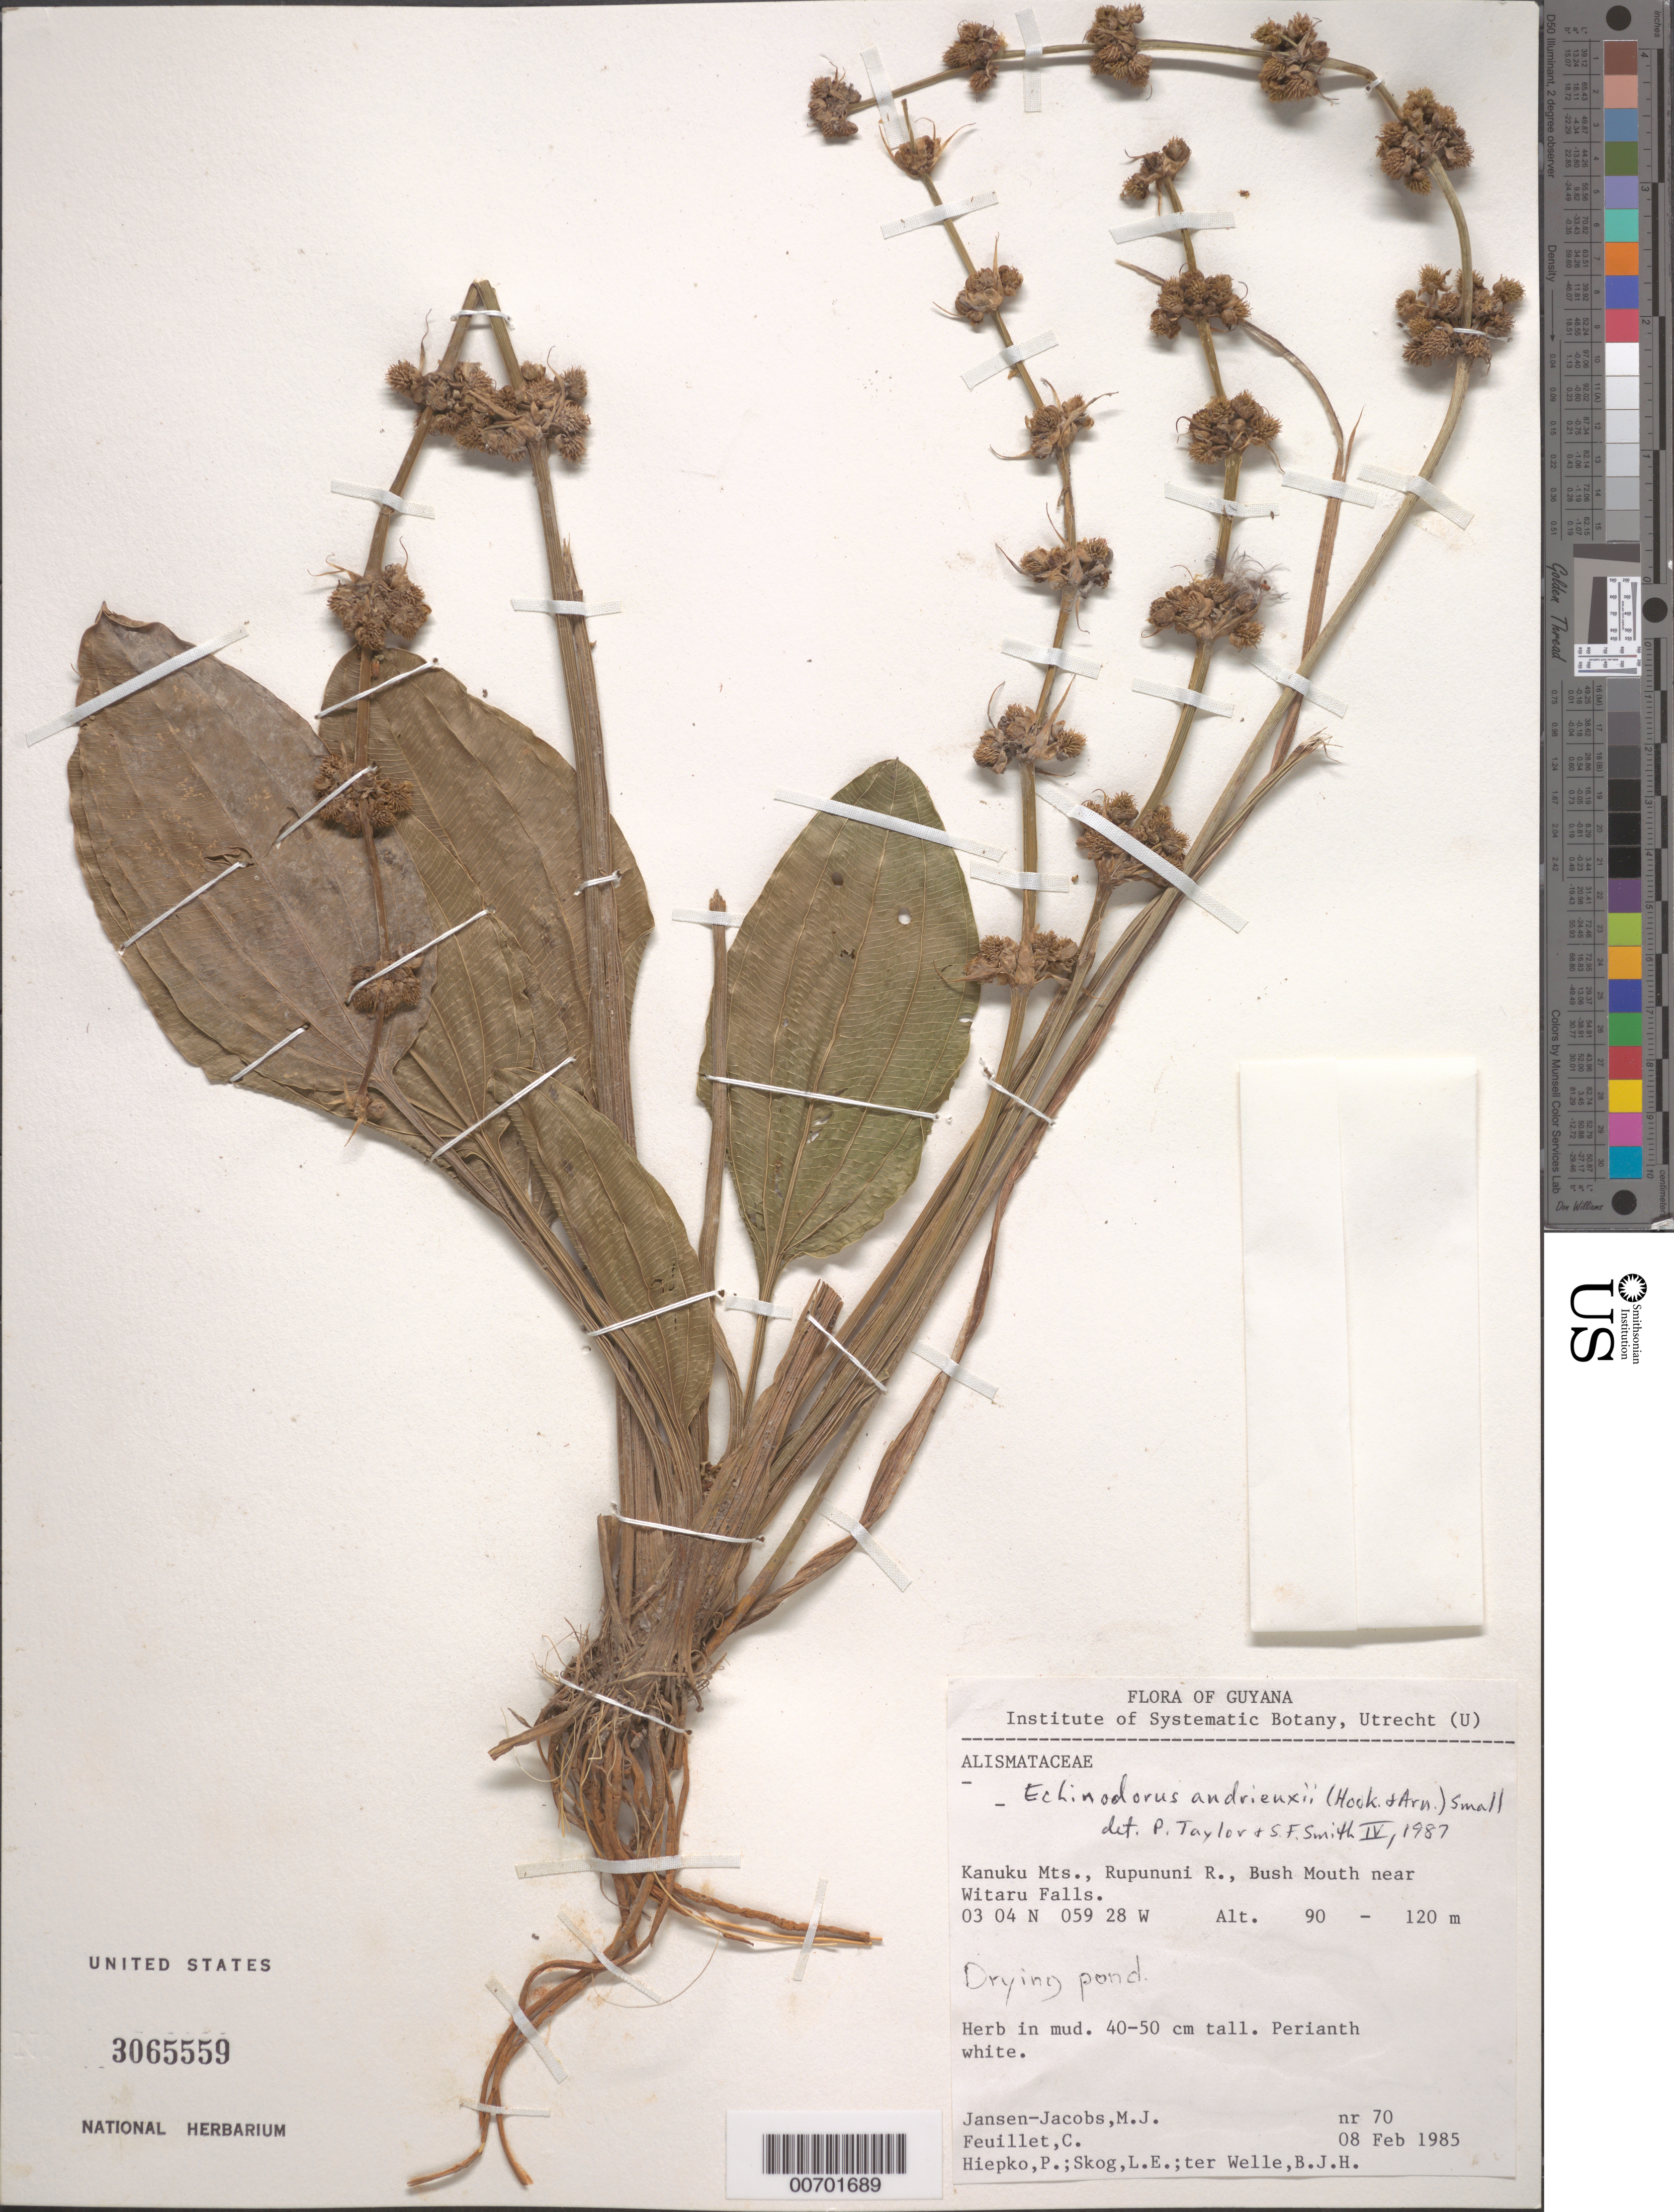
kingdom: Plantae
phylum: Tracheophyta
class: Liliopsida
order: Alismatales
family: Alismataceae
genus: Echinodorus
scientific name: Echinodorus andrieuxii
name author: (Hook. & Arn.) Small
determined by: Smith, S. F.; Taylor, P.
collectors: M. J. Jansen-Jacobs, C. Feuillet, P. H. Hiepko, L. E. Skog & B. Welle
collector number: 70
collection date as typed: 8-Feb-85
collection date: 1985-02-08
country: Guyana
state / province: U. Takutu-U. Essequibo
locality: Kanuku Mts., Rupununi R., Bush Mouth near Witaru Falls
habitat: In mud on drying pond.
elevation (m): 90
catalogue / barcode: US 3065559